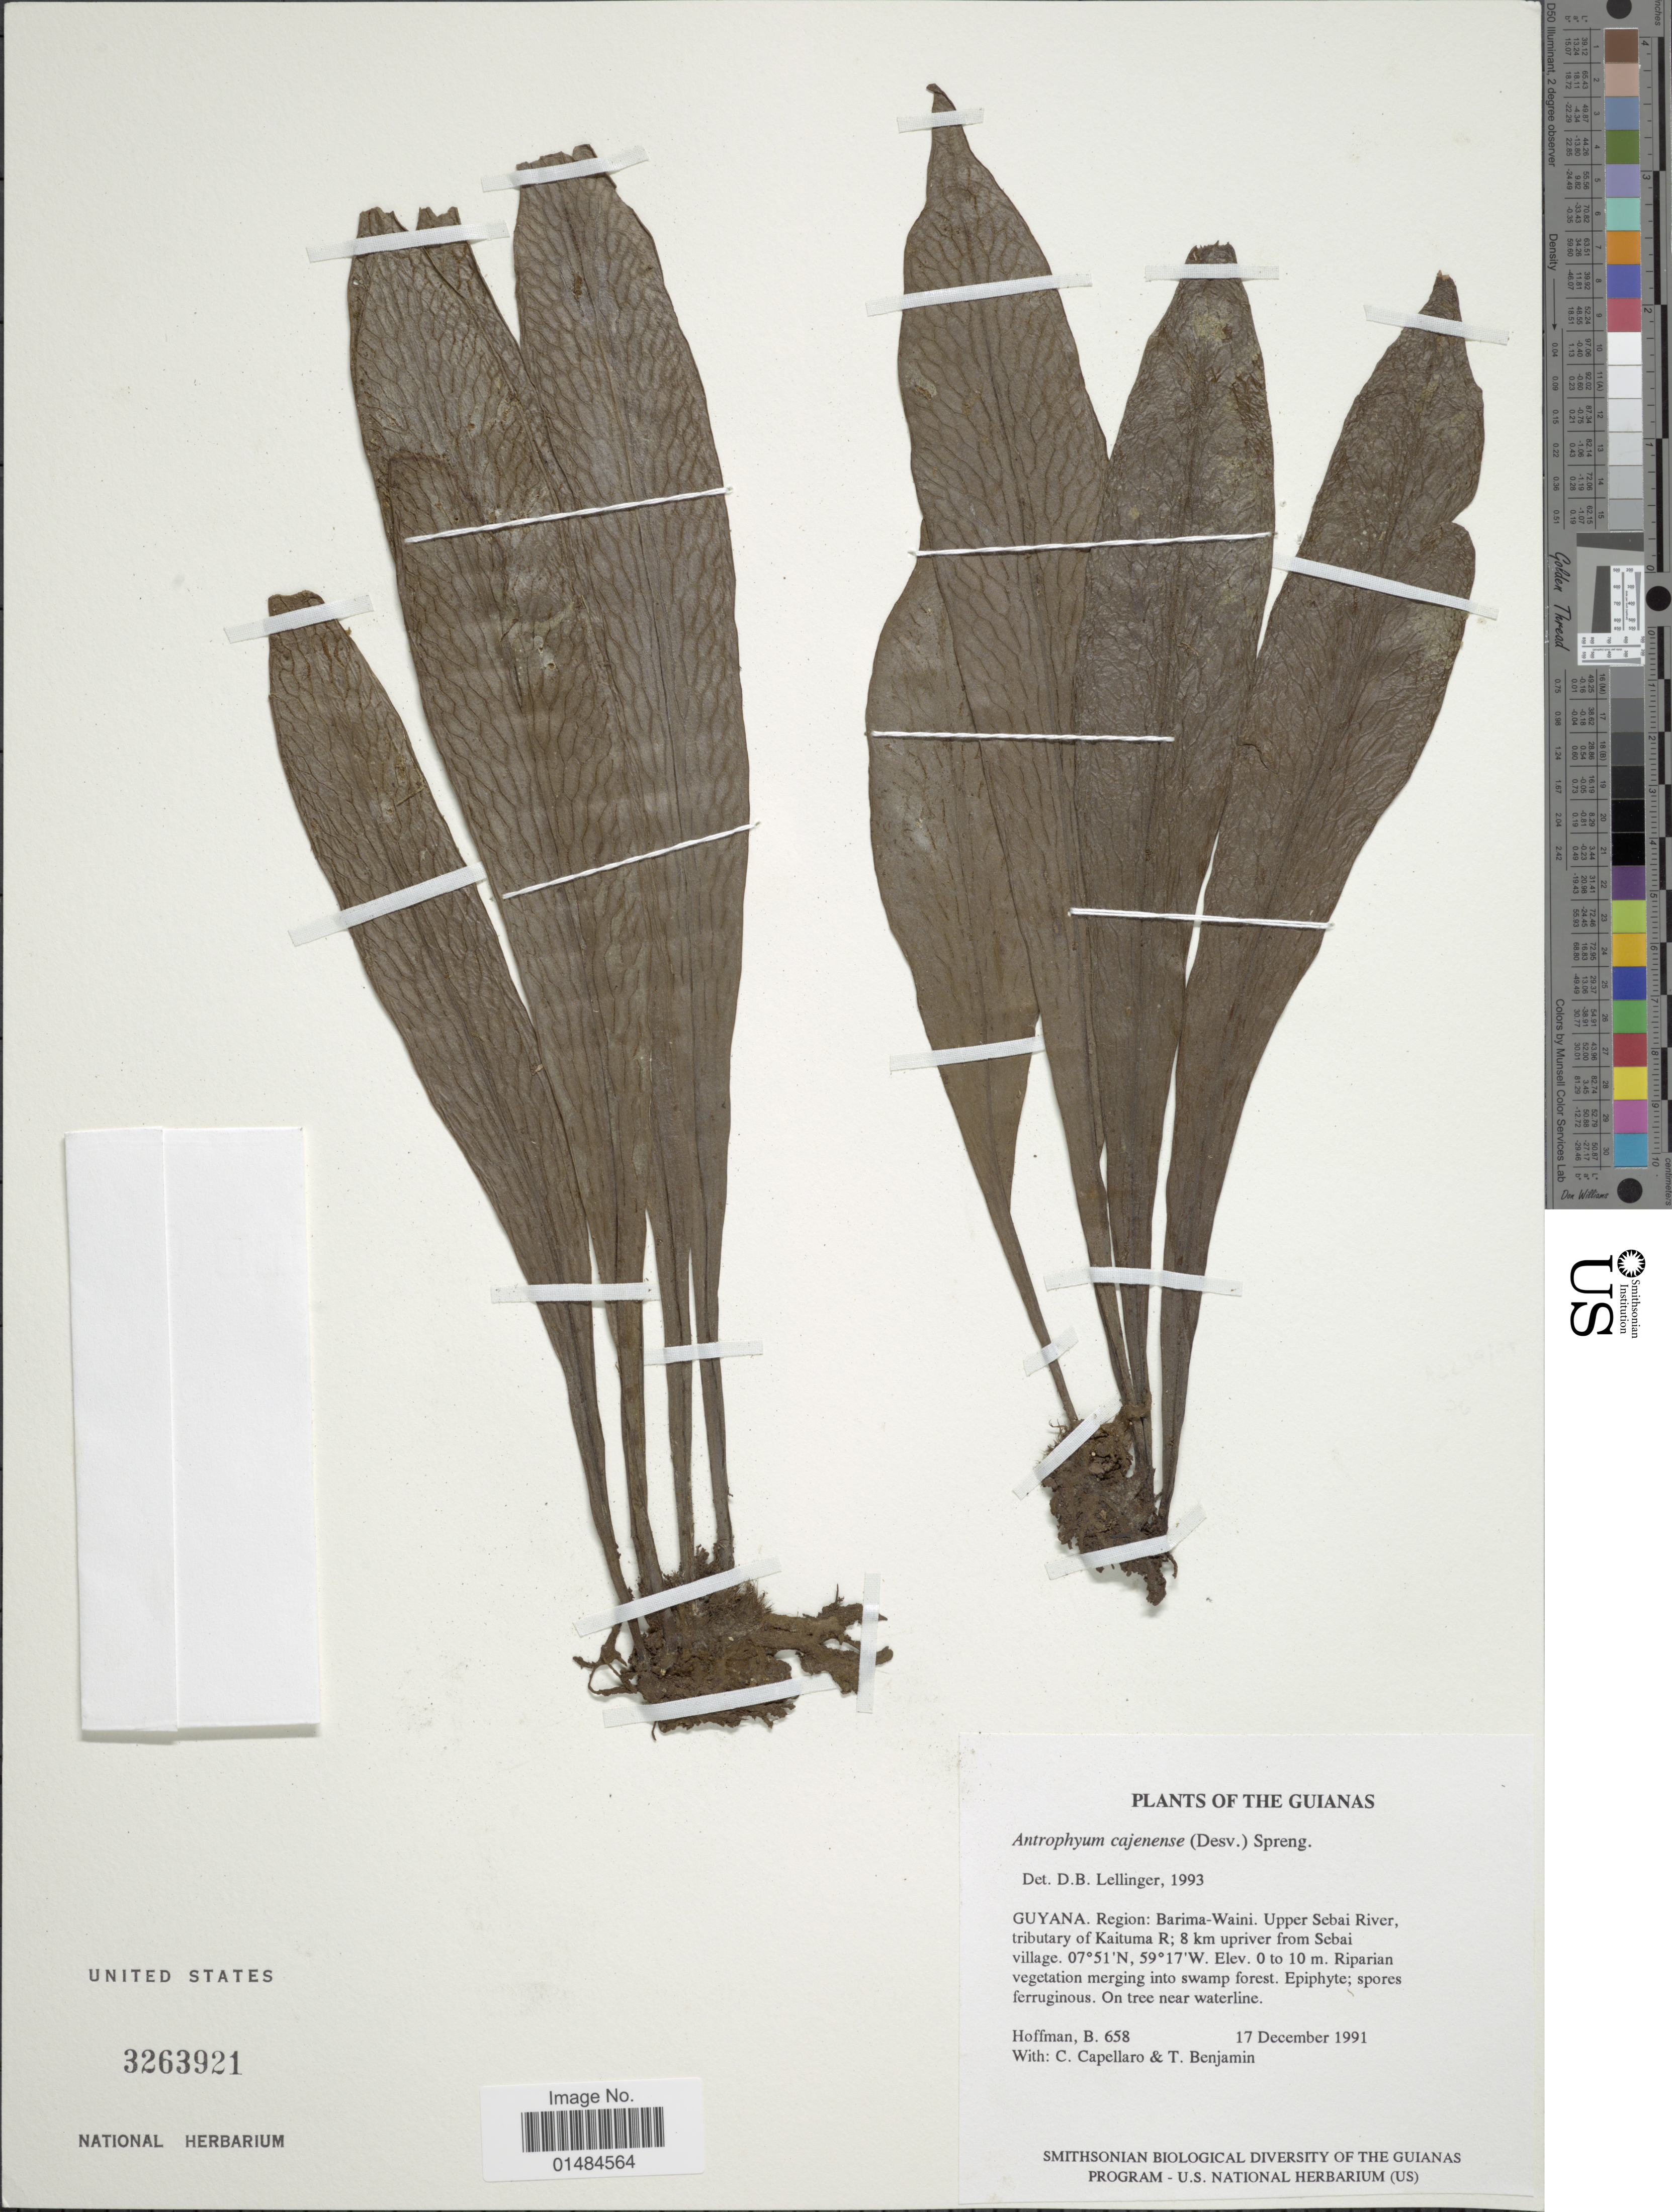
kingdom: Plantae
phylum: Tracheophyta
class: Polypodiopsida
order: Polypodiales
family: Pteridaceae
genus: Polytaenium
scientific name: Polytaenium cajenense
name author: (Desv.) Benedict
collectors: B. Hoffman, C. Capellaro & T. Benjamin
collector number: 658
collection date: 1991-12-17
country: Guyana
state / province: Barima-Waini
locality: Upper Sebai River, tributary of Kaituma R; 8 km upriver from Sebai village.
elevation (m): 0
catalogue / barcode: US 3263921